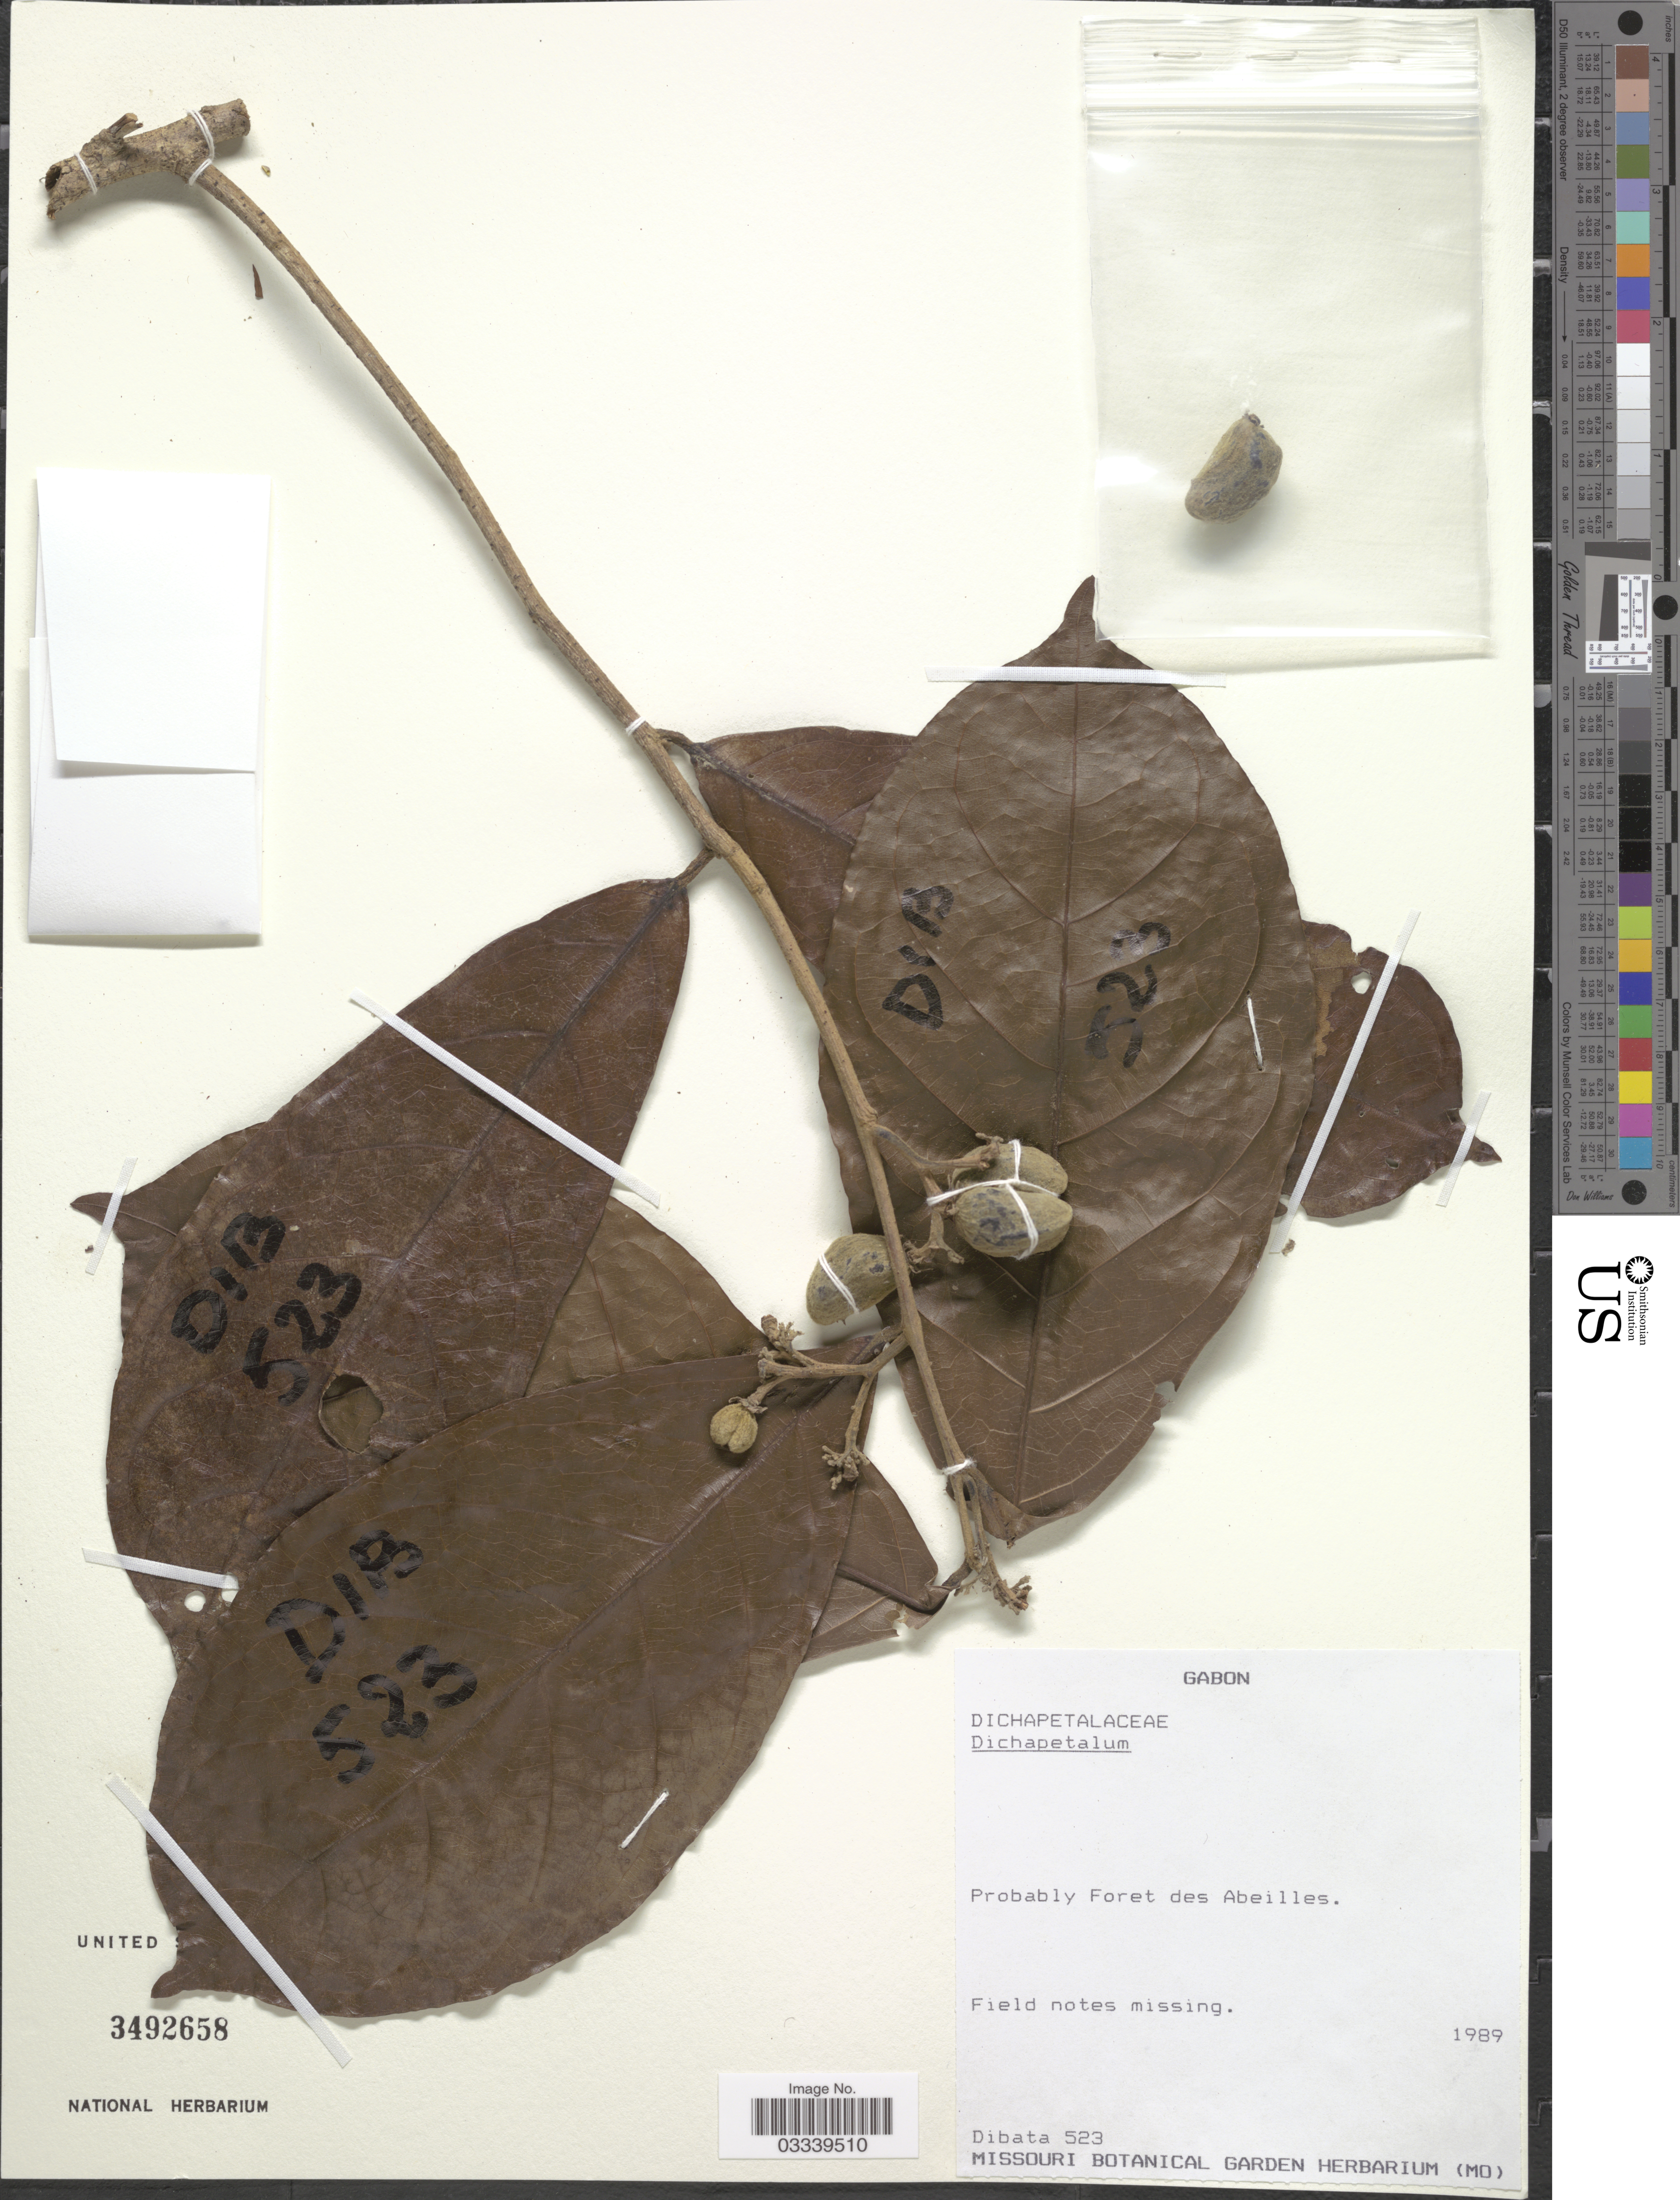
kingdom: Plantae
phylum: Tracheophyta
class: Magnoliopsida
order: Malpighiales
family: Dichapetalaceae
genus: Dichapetalum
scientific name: Dichapetalum sp.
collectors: Dibata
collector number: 523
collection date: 1989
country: Gabon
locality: Probably Foret des Abeilles.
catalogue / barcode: US 3492658